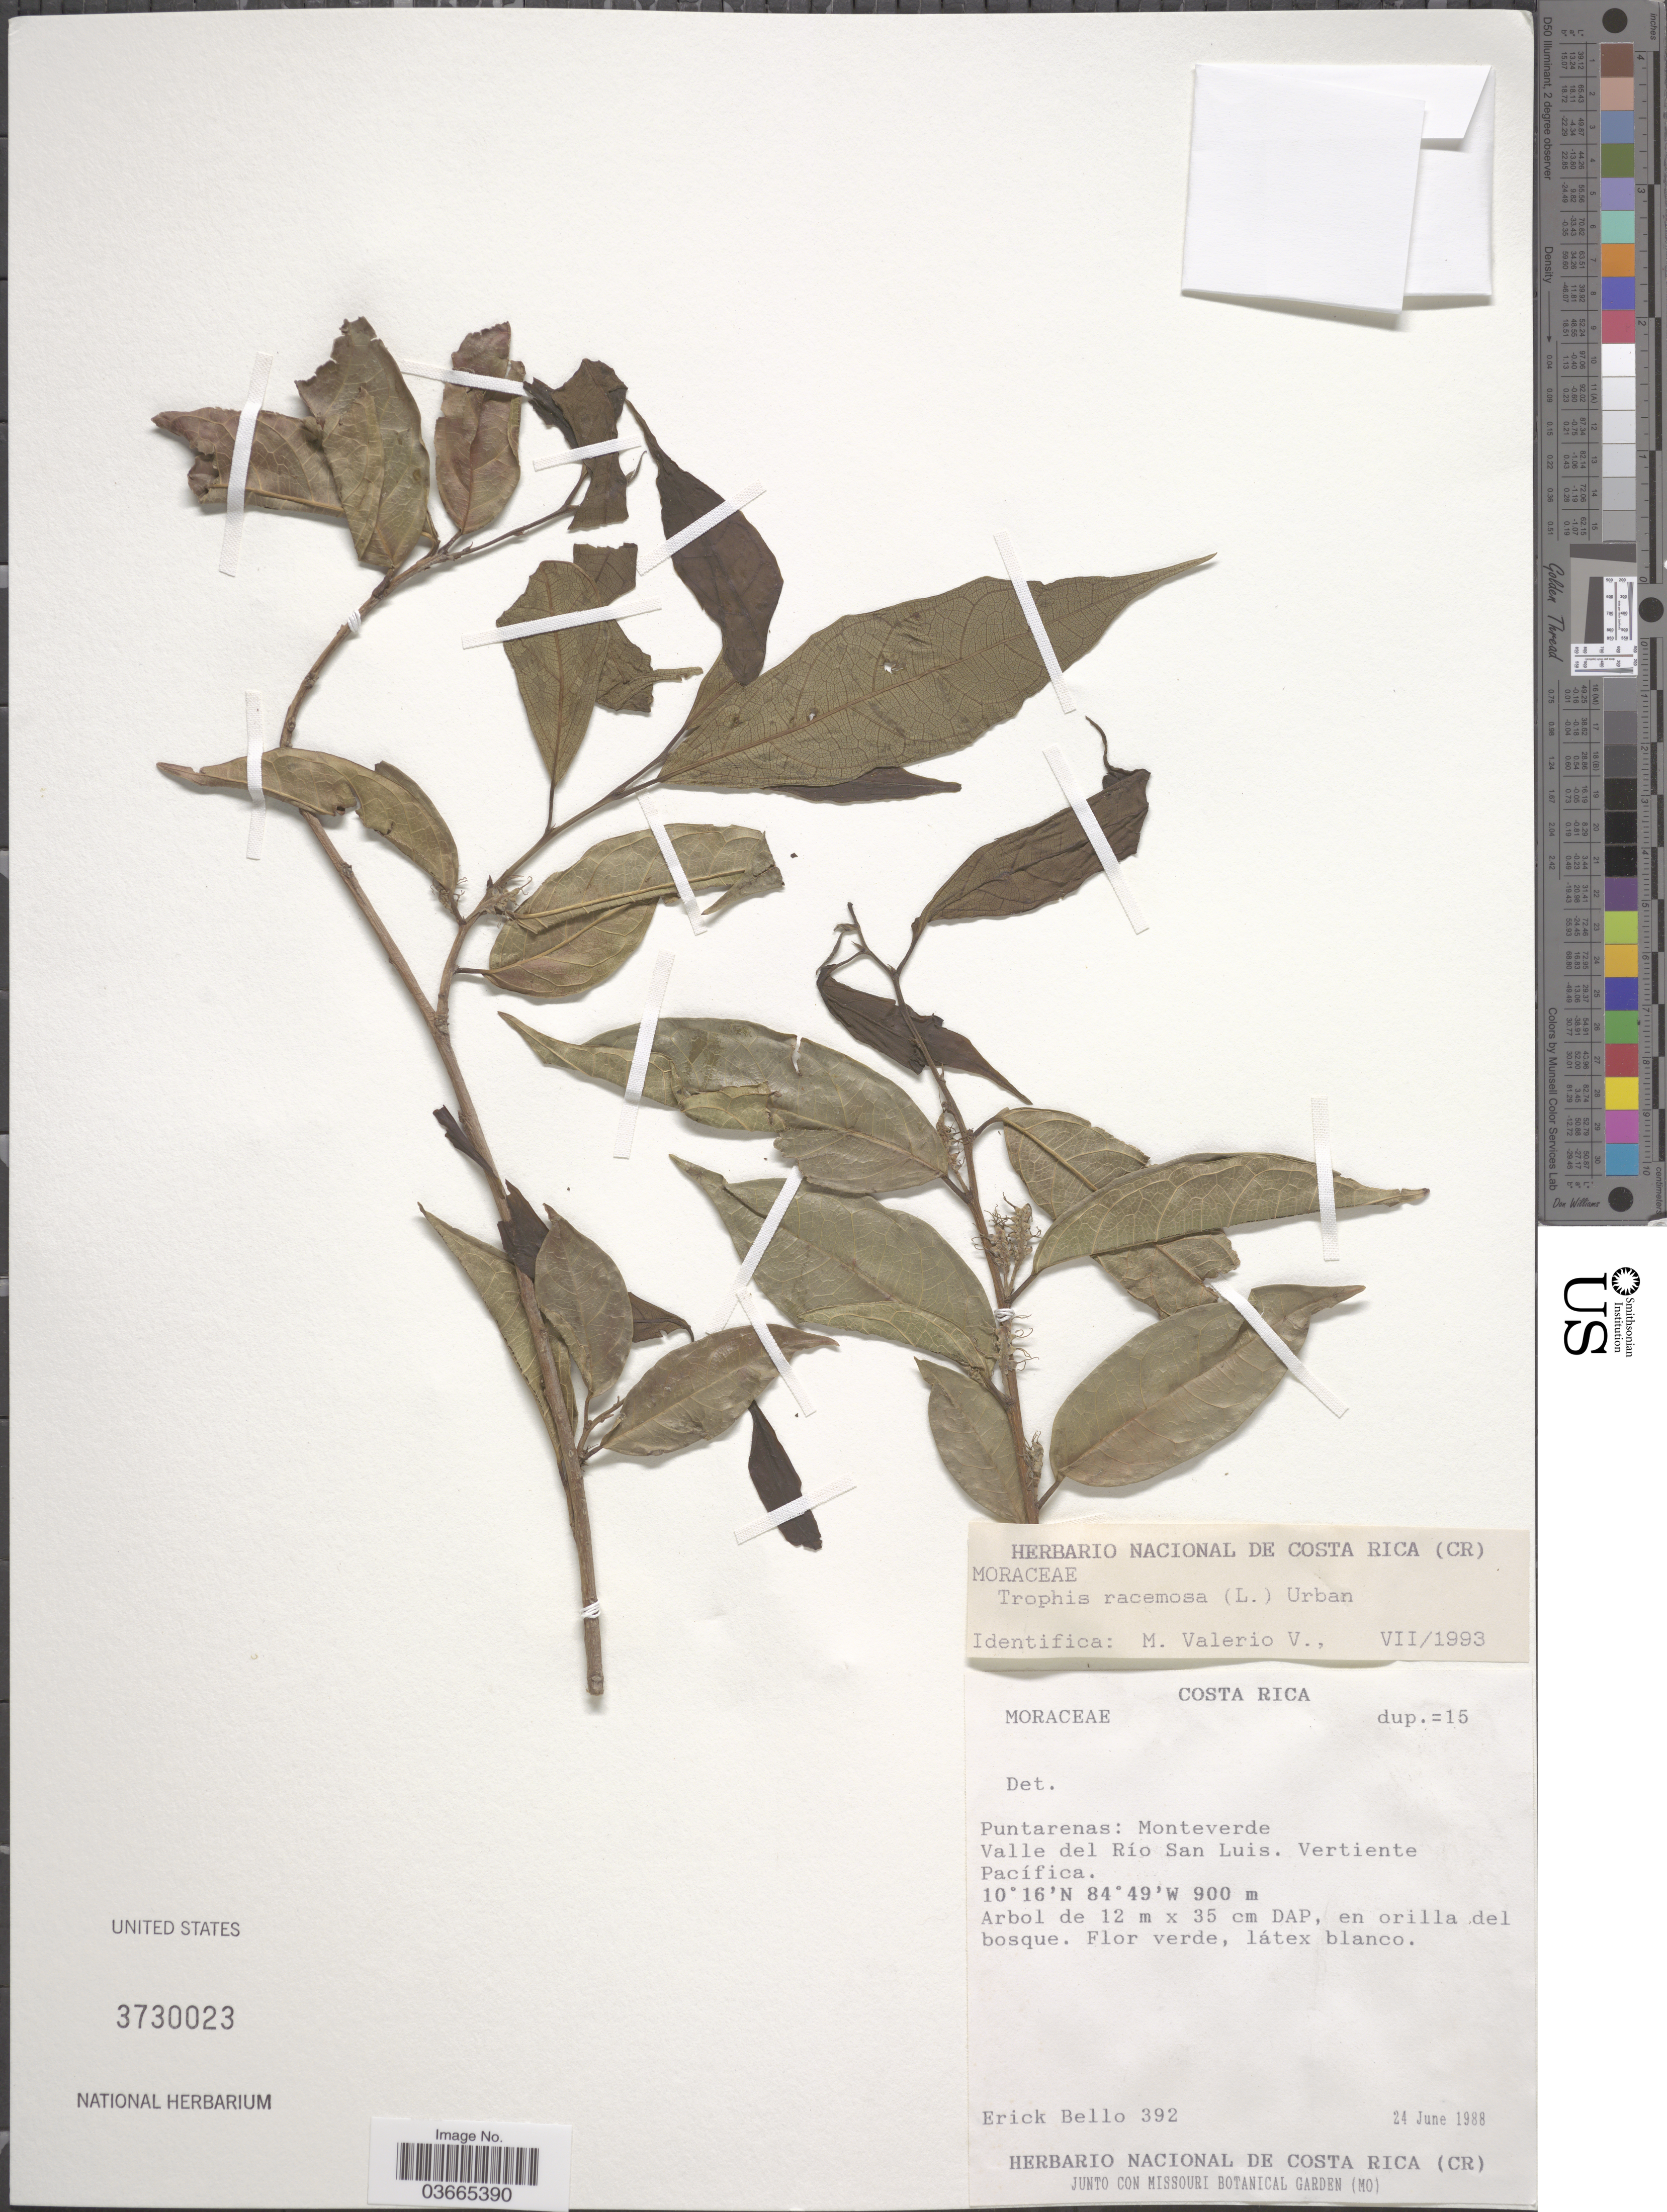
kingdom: Plantae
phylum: Tracheophyta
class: Magnoliopsida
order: Rosales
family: Moraceae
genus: Trophis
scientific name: Trophis racemosa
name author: (L.) Urb.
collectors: E. Bello C.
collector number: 392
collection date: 1988-06-24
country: Costa Rica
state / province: Puntarenas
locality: Monteverde. Valle del Río San luis. Vertiente Pacífica.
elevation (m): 900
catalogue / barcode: US 3730023